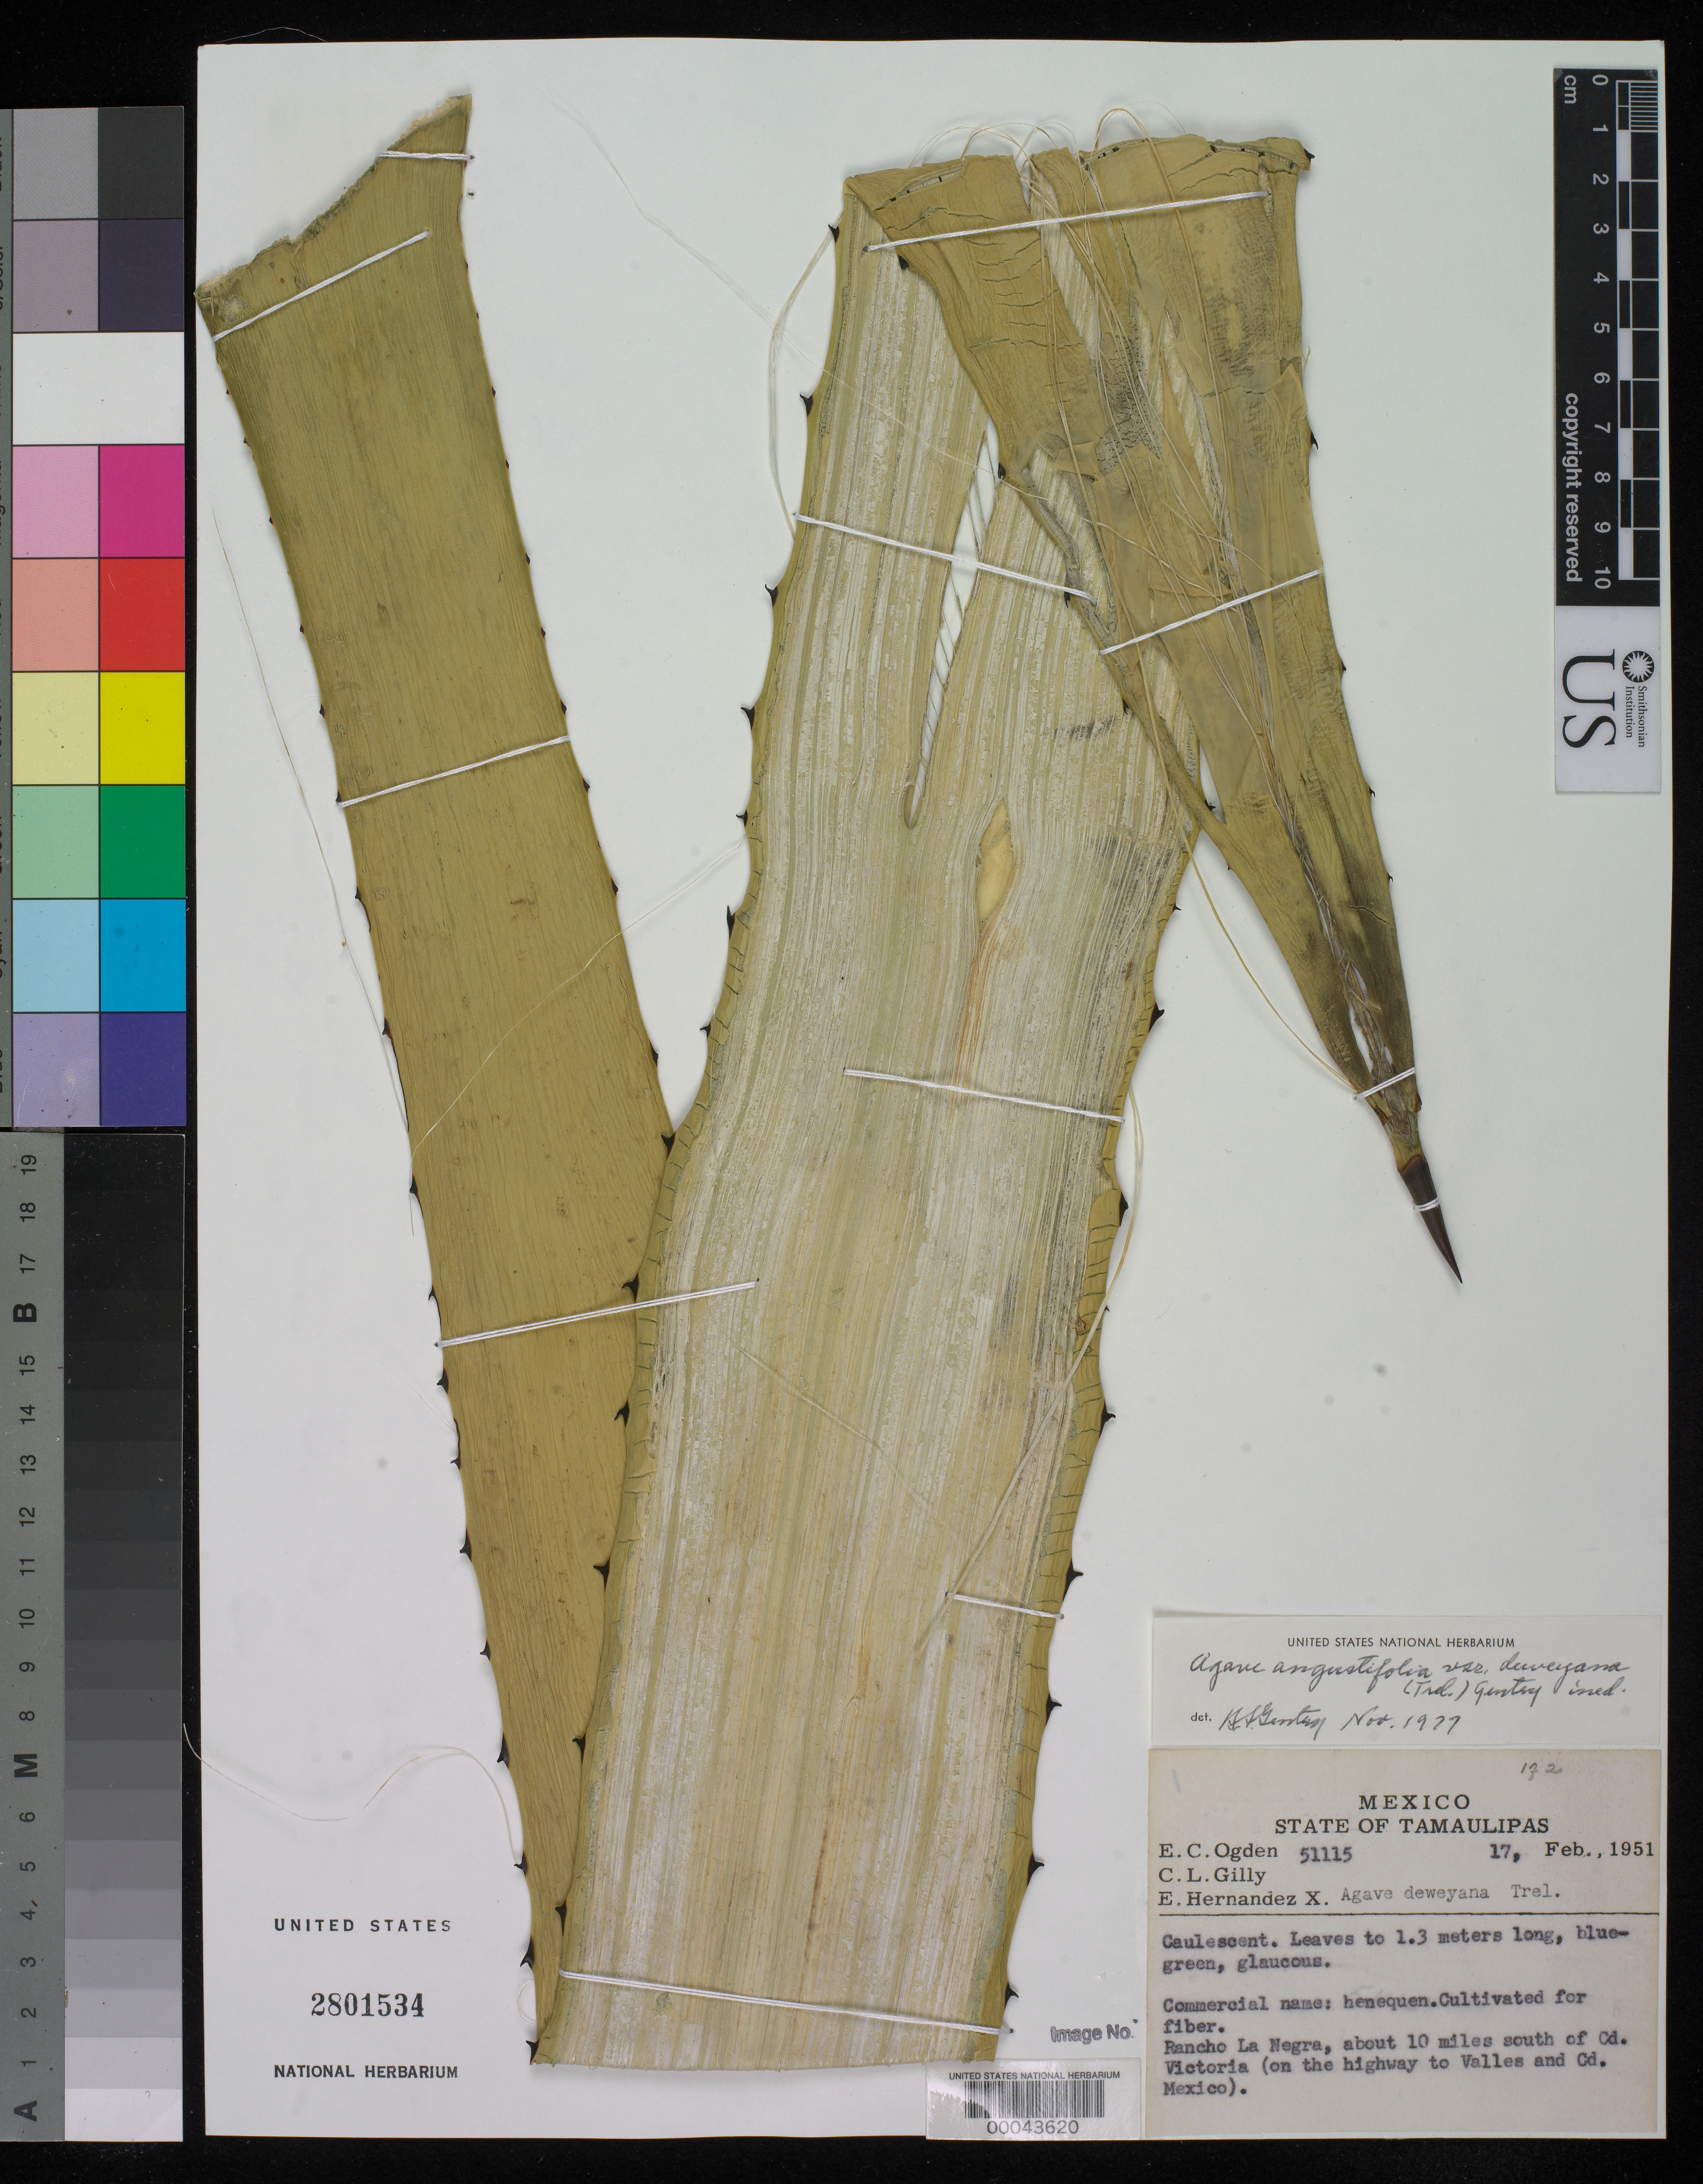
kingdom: Plantae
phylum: Tracheophyta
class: Liliopsida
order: Asparagales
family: Asparagaceae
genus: Agave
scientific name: Agave angustifolia var. deweyana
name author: (Trel.) Gentry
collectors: E. C. Ogden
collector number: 51115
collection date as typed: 17 Feb 1951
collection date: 1951-02-17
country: Mexico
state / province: Tamaulipas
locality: Rancho la negra, about 10 mi S of cd. Victoria (on the highway to valles and cd. mexico)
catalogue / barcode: US 2801534